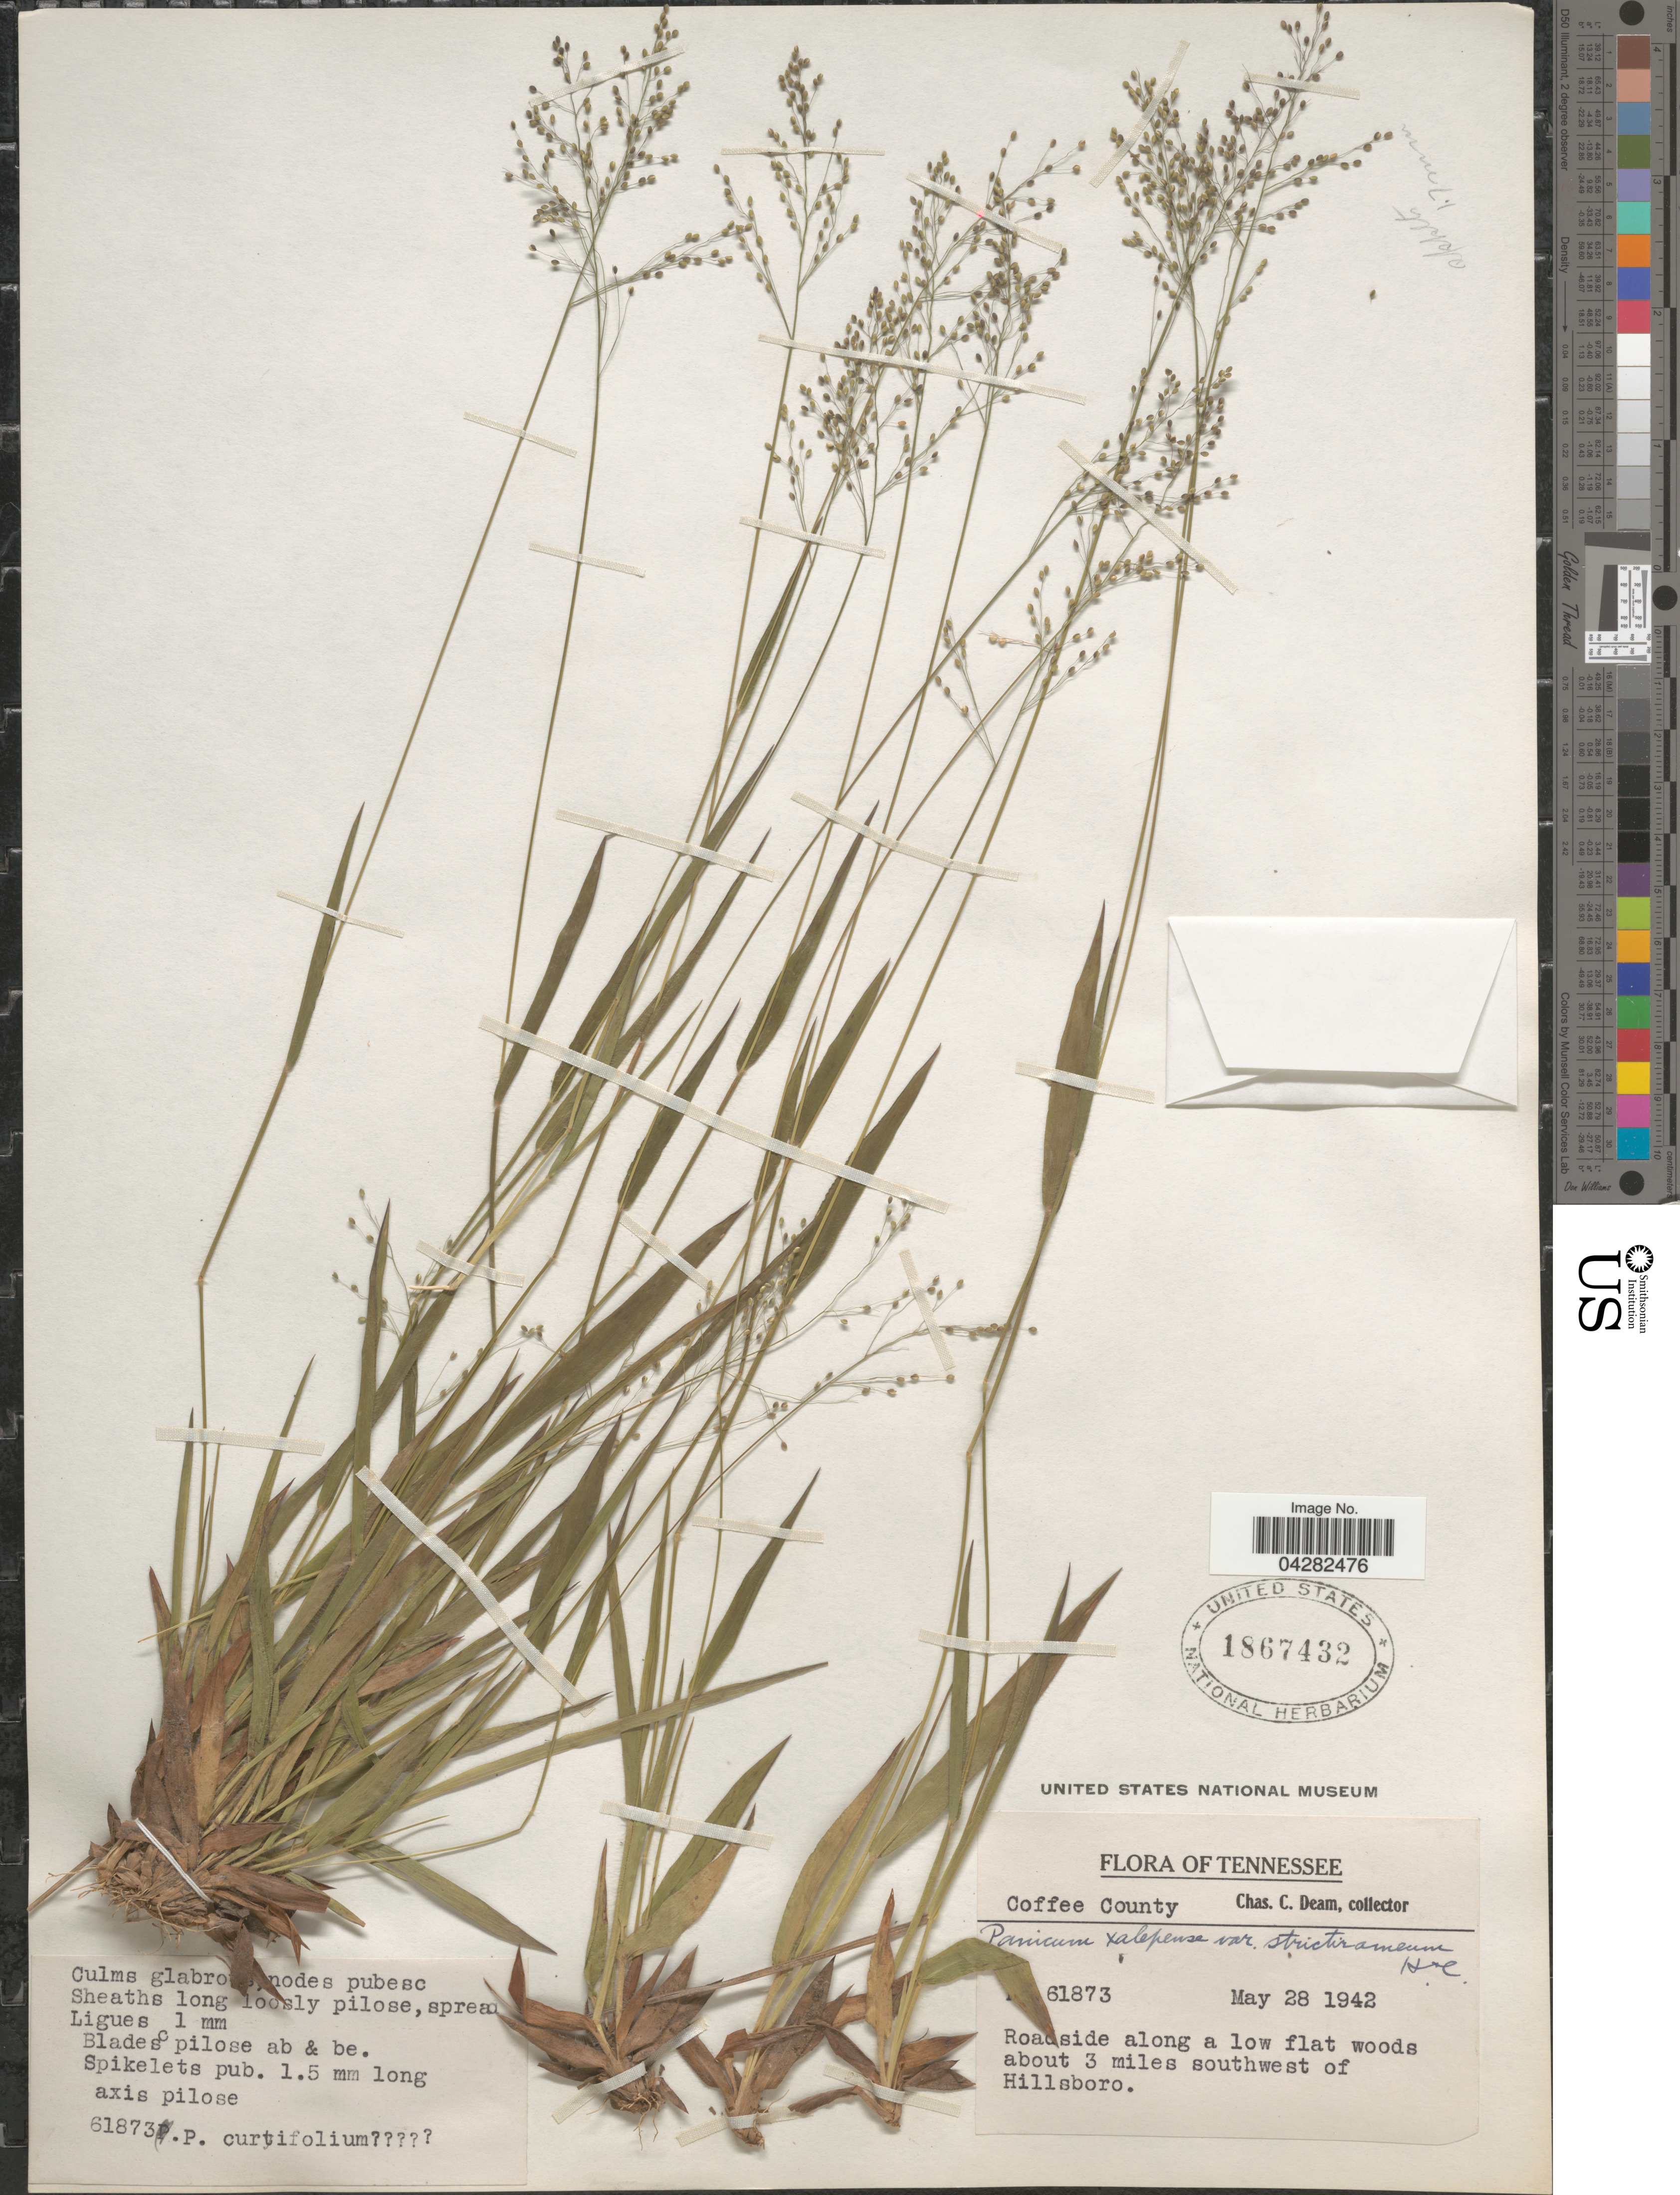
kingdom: Plantae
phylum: Tracheophyta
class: Liliopsida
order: Poales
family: Poaceae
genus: Dichanthelium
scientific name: Dichanthelium laxiflorum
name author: (Lam.) Gould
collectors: C. C. Deam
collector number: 61873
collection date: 1942-05-28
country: United States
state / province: Tennessee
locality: Coffee County. Roadside along a low flat woods about 3 miles southwest of Hillsboro.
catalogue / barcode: US 1867432